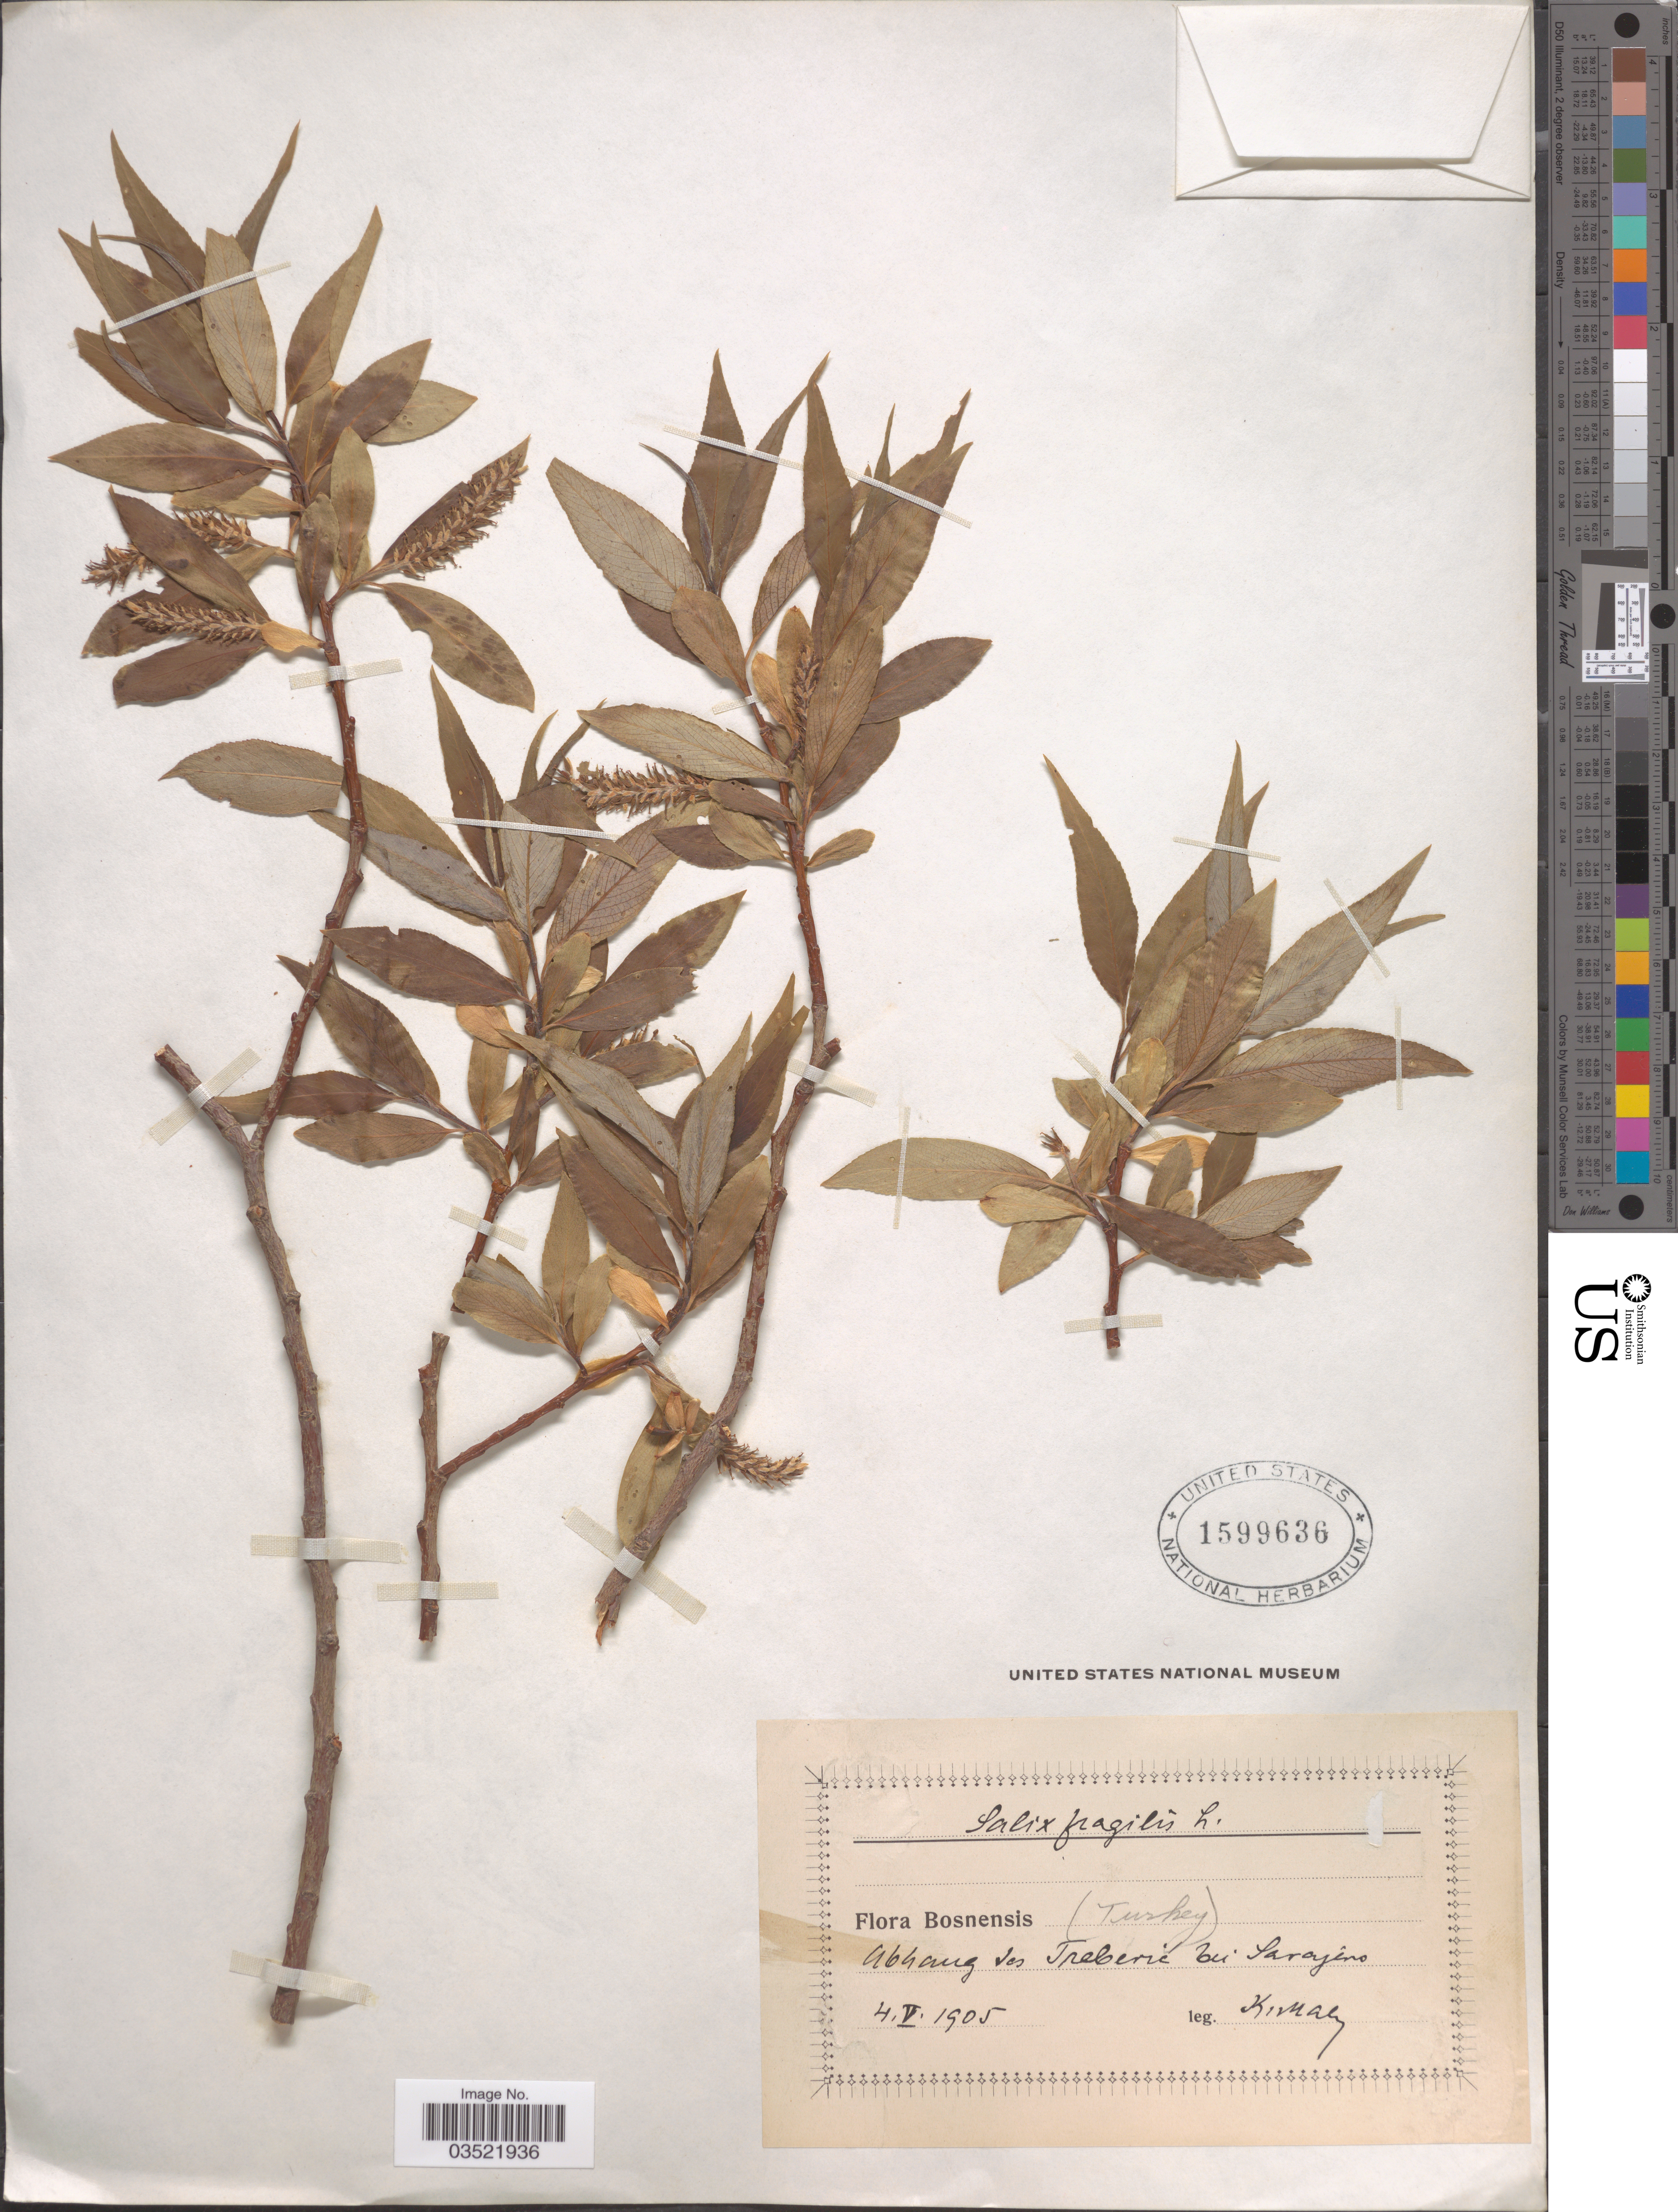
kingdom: Plantae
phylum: Tracheophyta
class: Magnoliopsida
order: Malpighiales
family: Salicaceae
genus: Salix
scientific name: Salix fragilis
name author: L.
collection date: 1905-05-04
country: Bosnia and Herzegovina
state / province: Federation of B&H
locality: Bosnensis. (Turkey) Abhang des Treberic bei Sarajevo.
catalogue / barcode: US 1599636